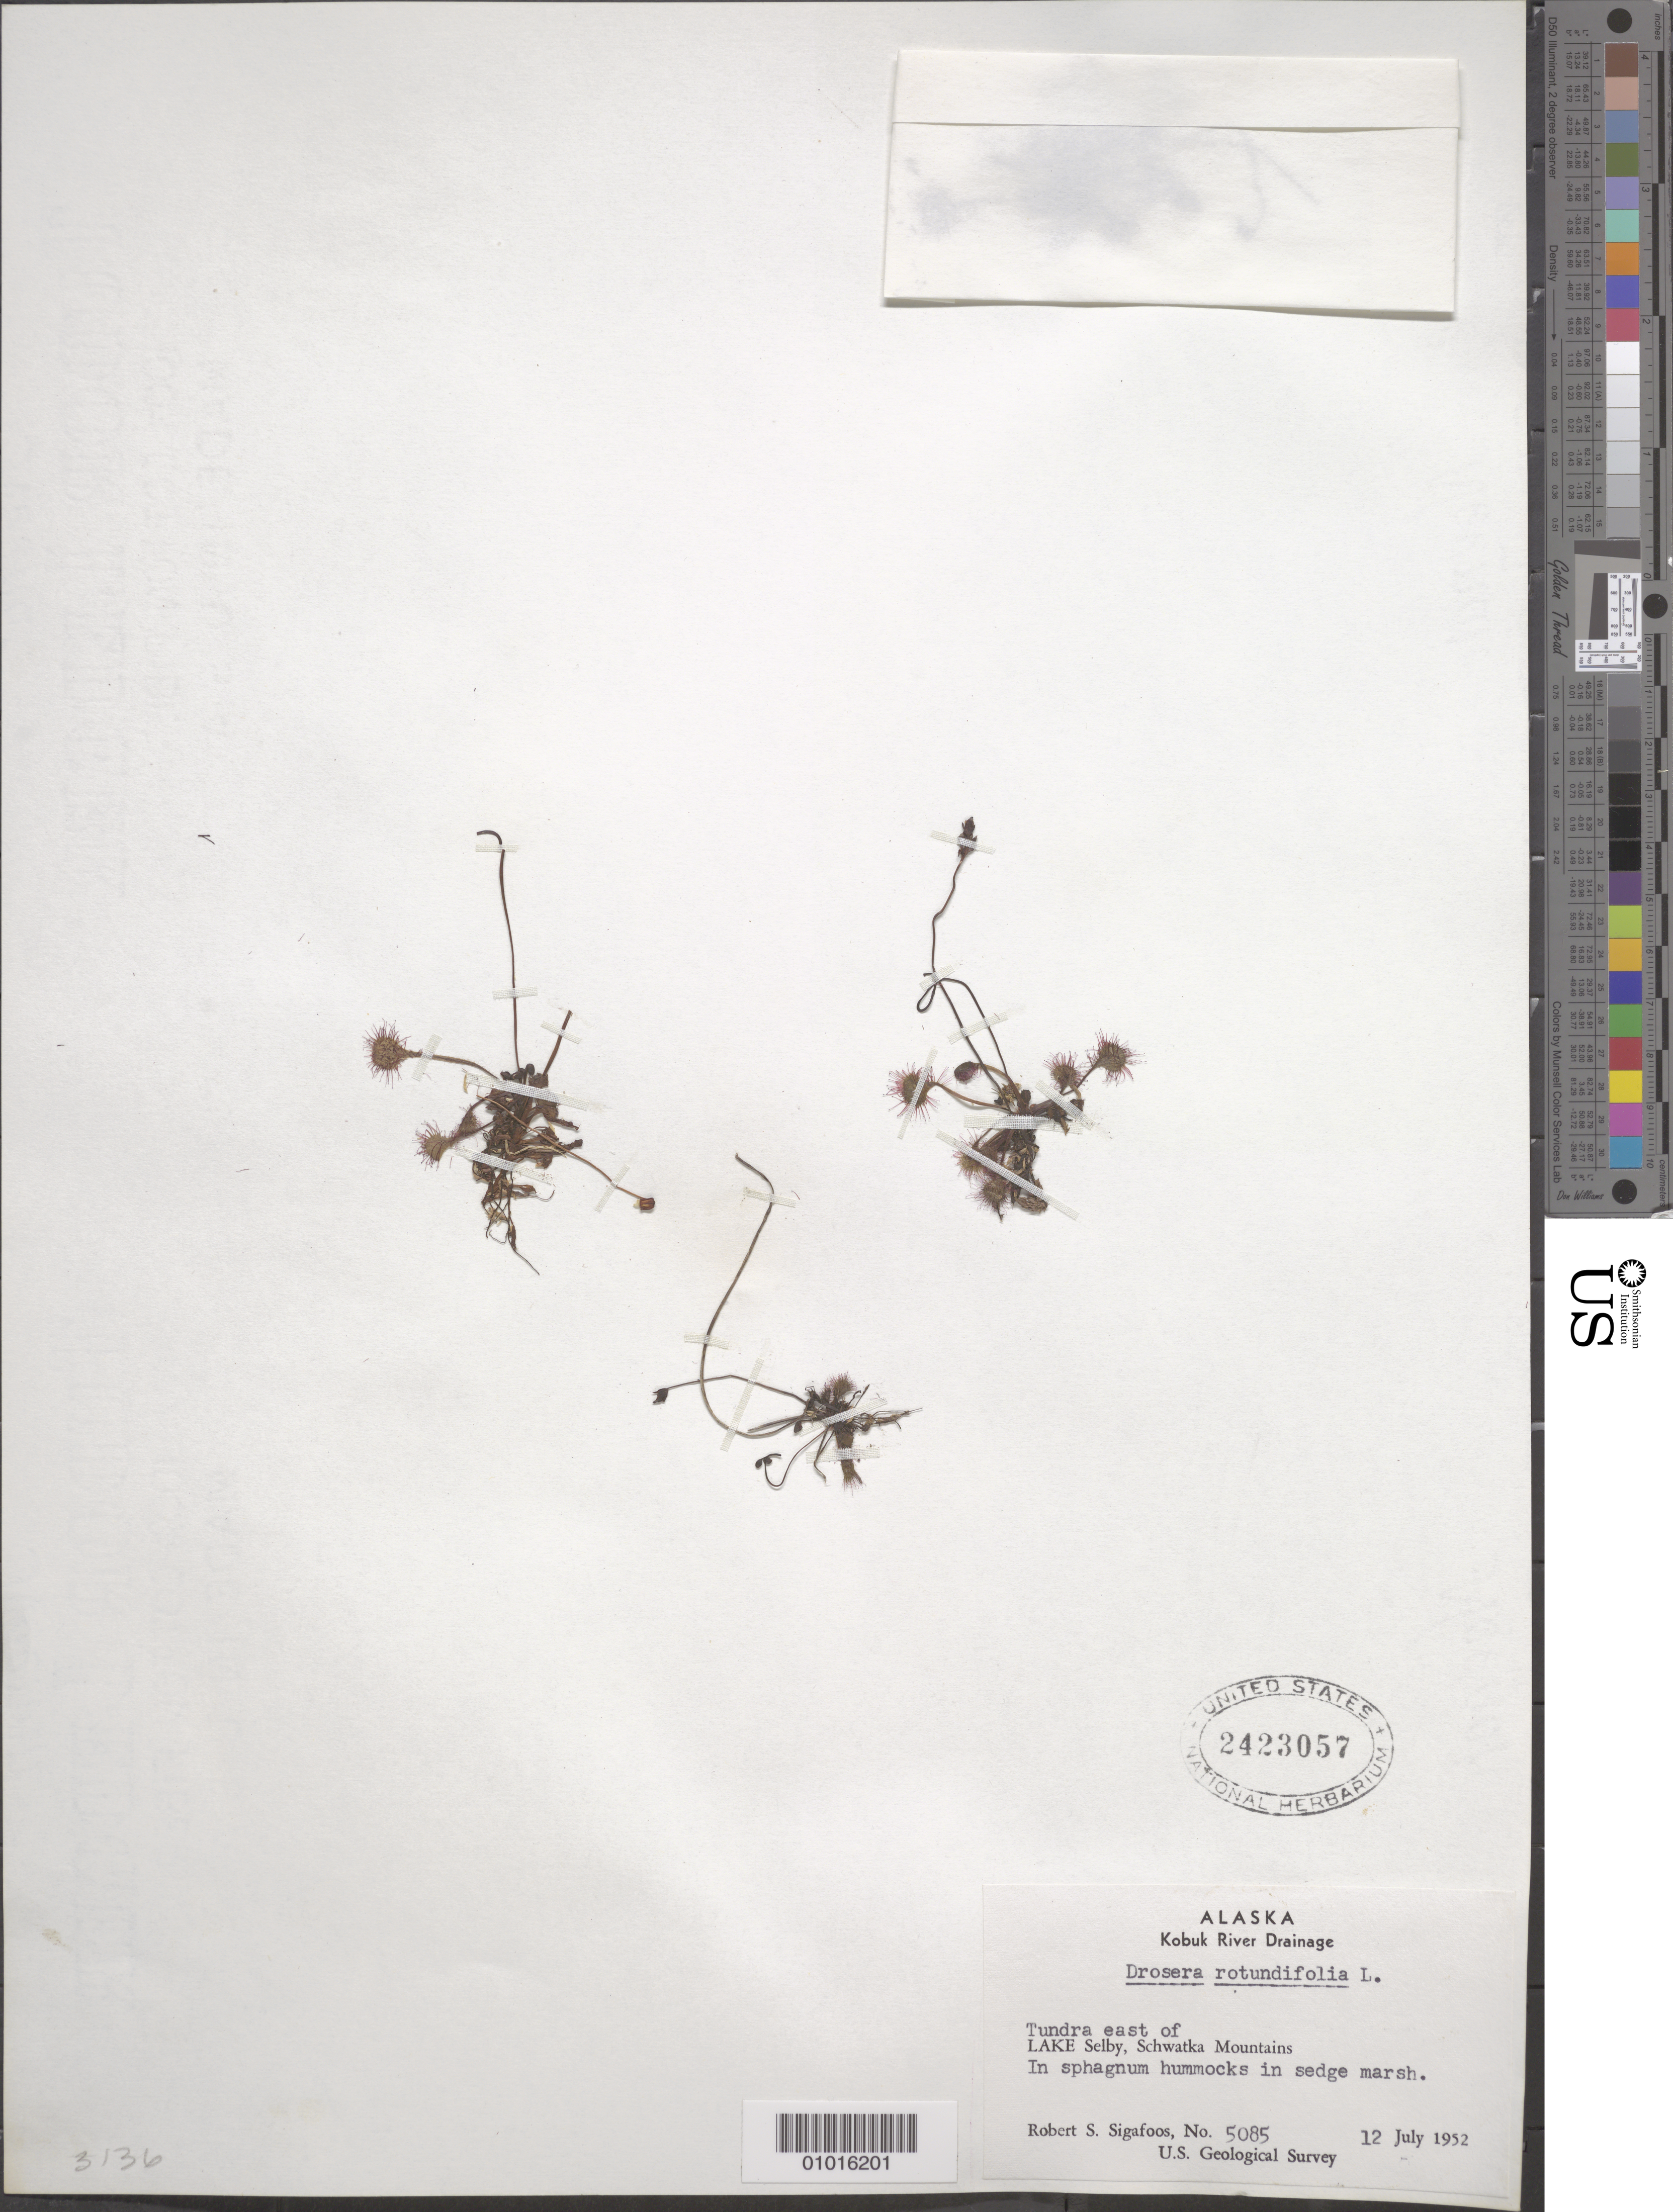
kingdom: Plantae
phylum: Tracheophyta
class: Magnoliopsida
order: Caryophyllales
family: Droseraceae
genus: Drosera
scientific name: Drosera rotundifolia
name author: L.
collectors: R. Sigafoos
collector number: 5085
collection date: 1952-07-12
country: United States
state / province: Alaska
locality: Tundra east of Lake Selby, Schwatka Mountains. In sphagnum hummocks in sedge marsh.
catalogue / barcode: US 2423057